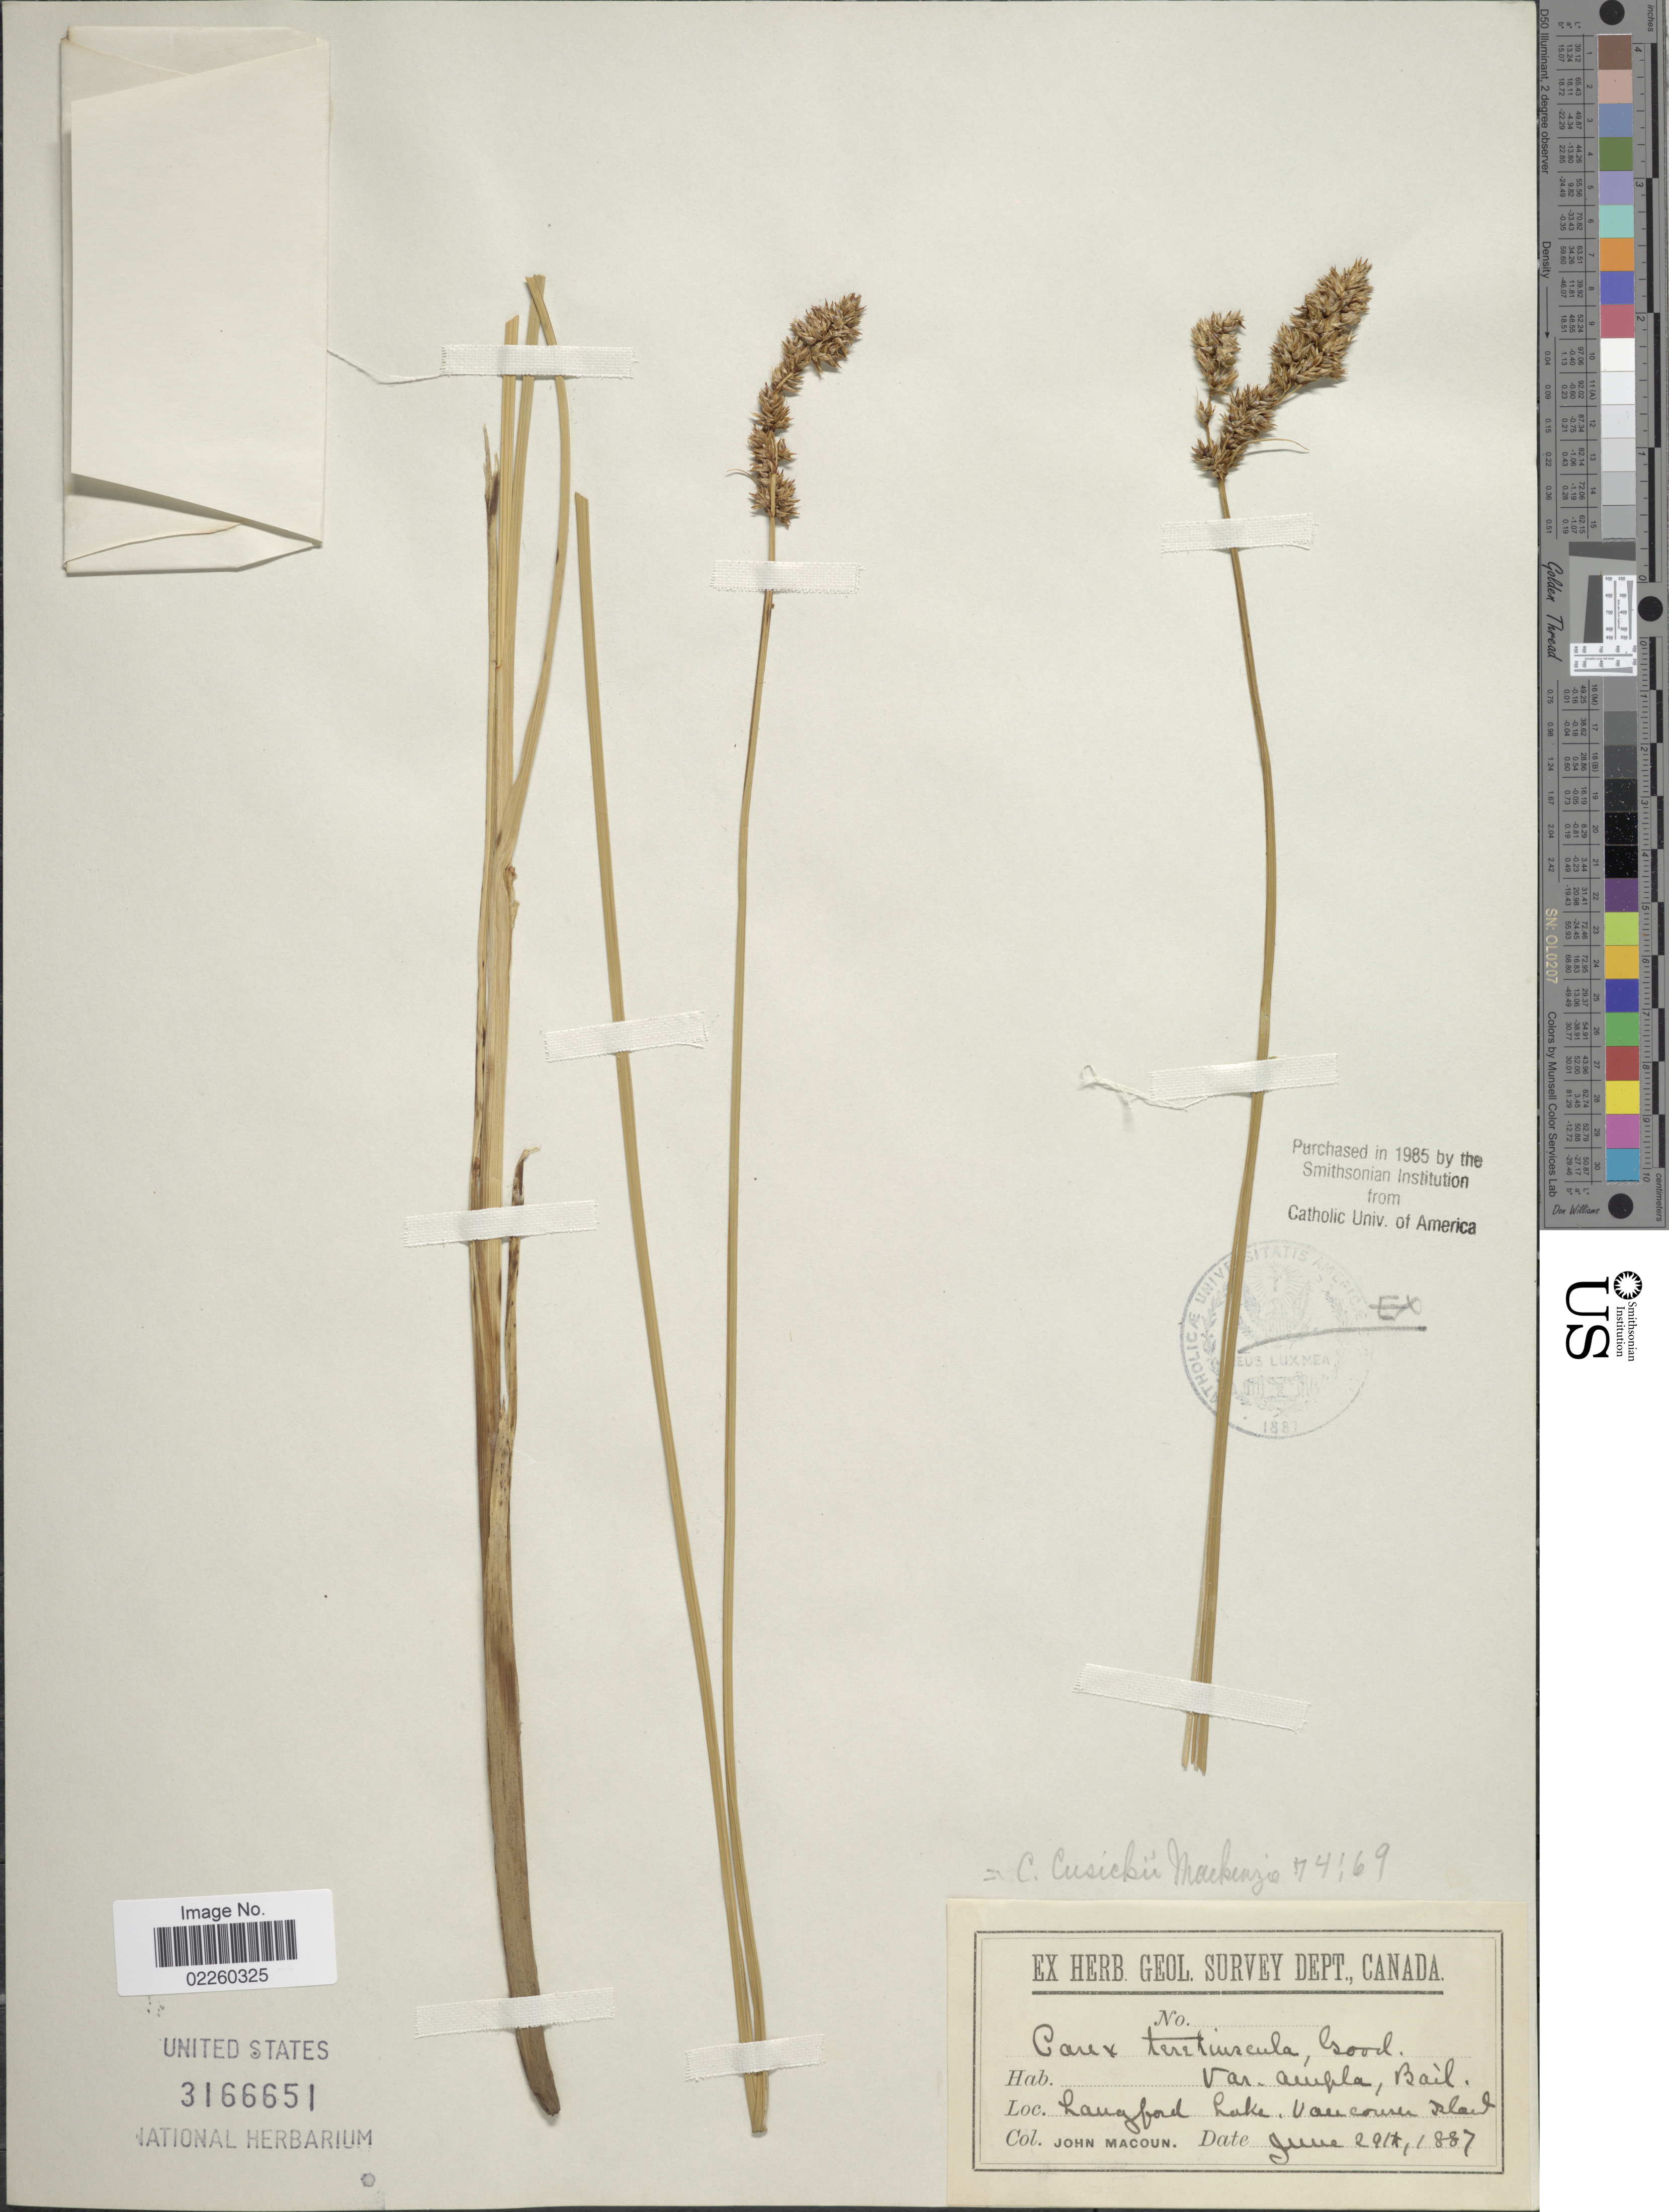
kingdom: Plantae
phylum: Tracheophyta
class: Liliopsida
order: Poales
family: Cyperaceae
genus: Carex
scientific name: Carex cusickii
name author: Mack.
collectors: J. Macoun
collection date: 1887-06-29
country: Canada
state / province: British Columbia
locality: Langford Lake, Vancouver Island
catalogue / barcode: US 3166651